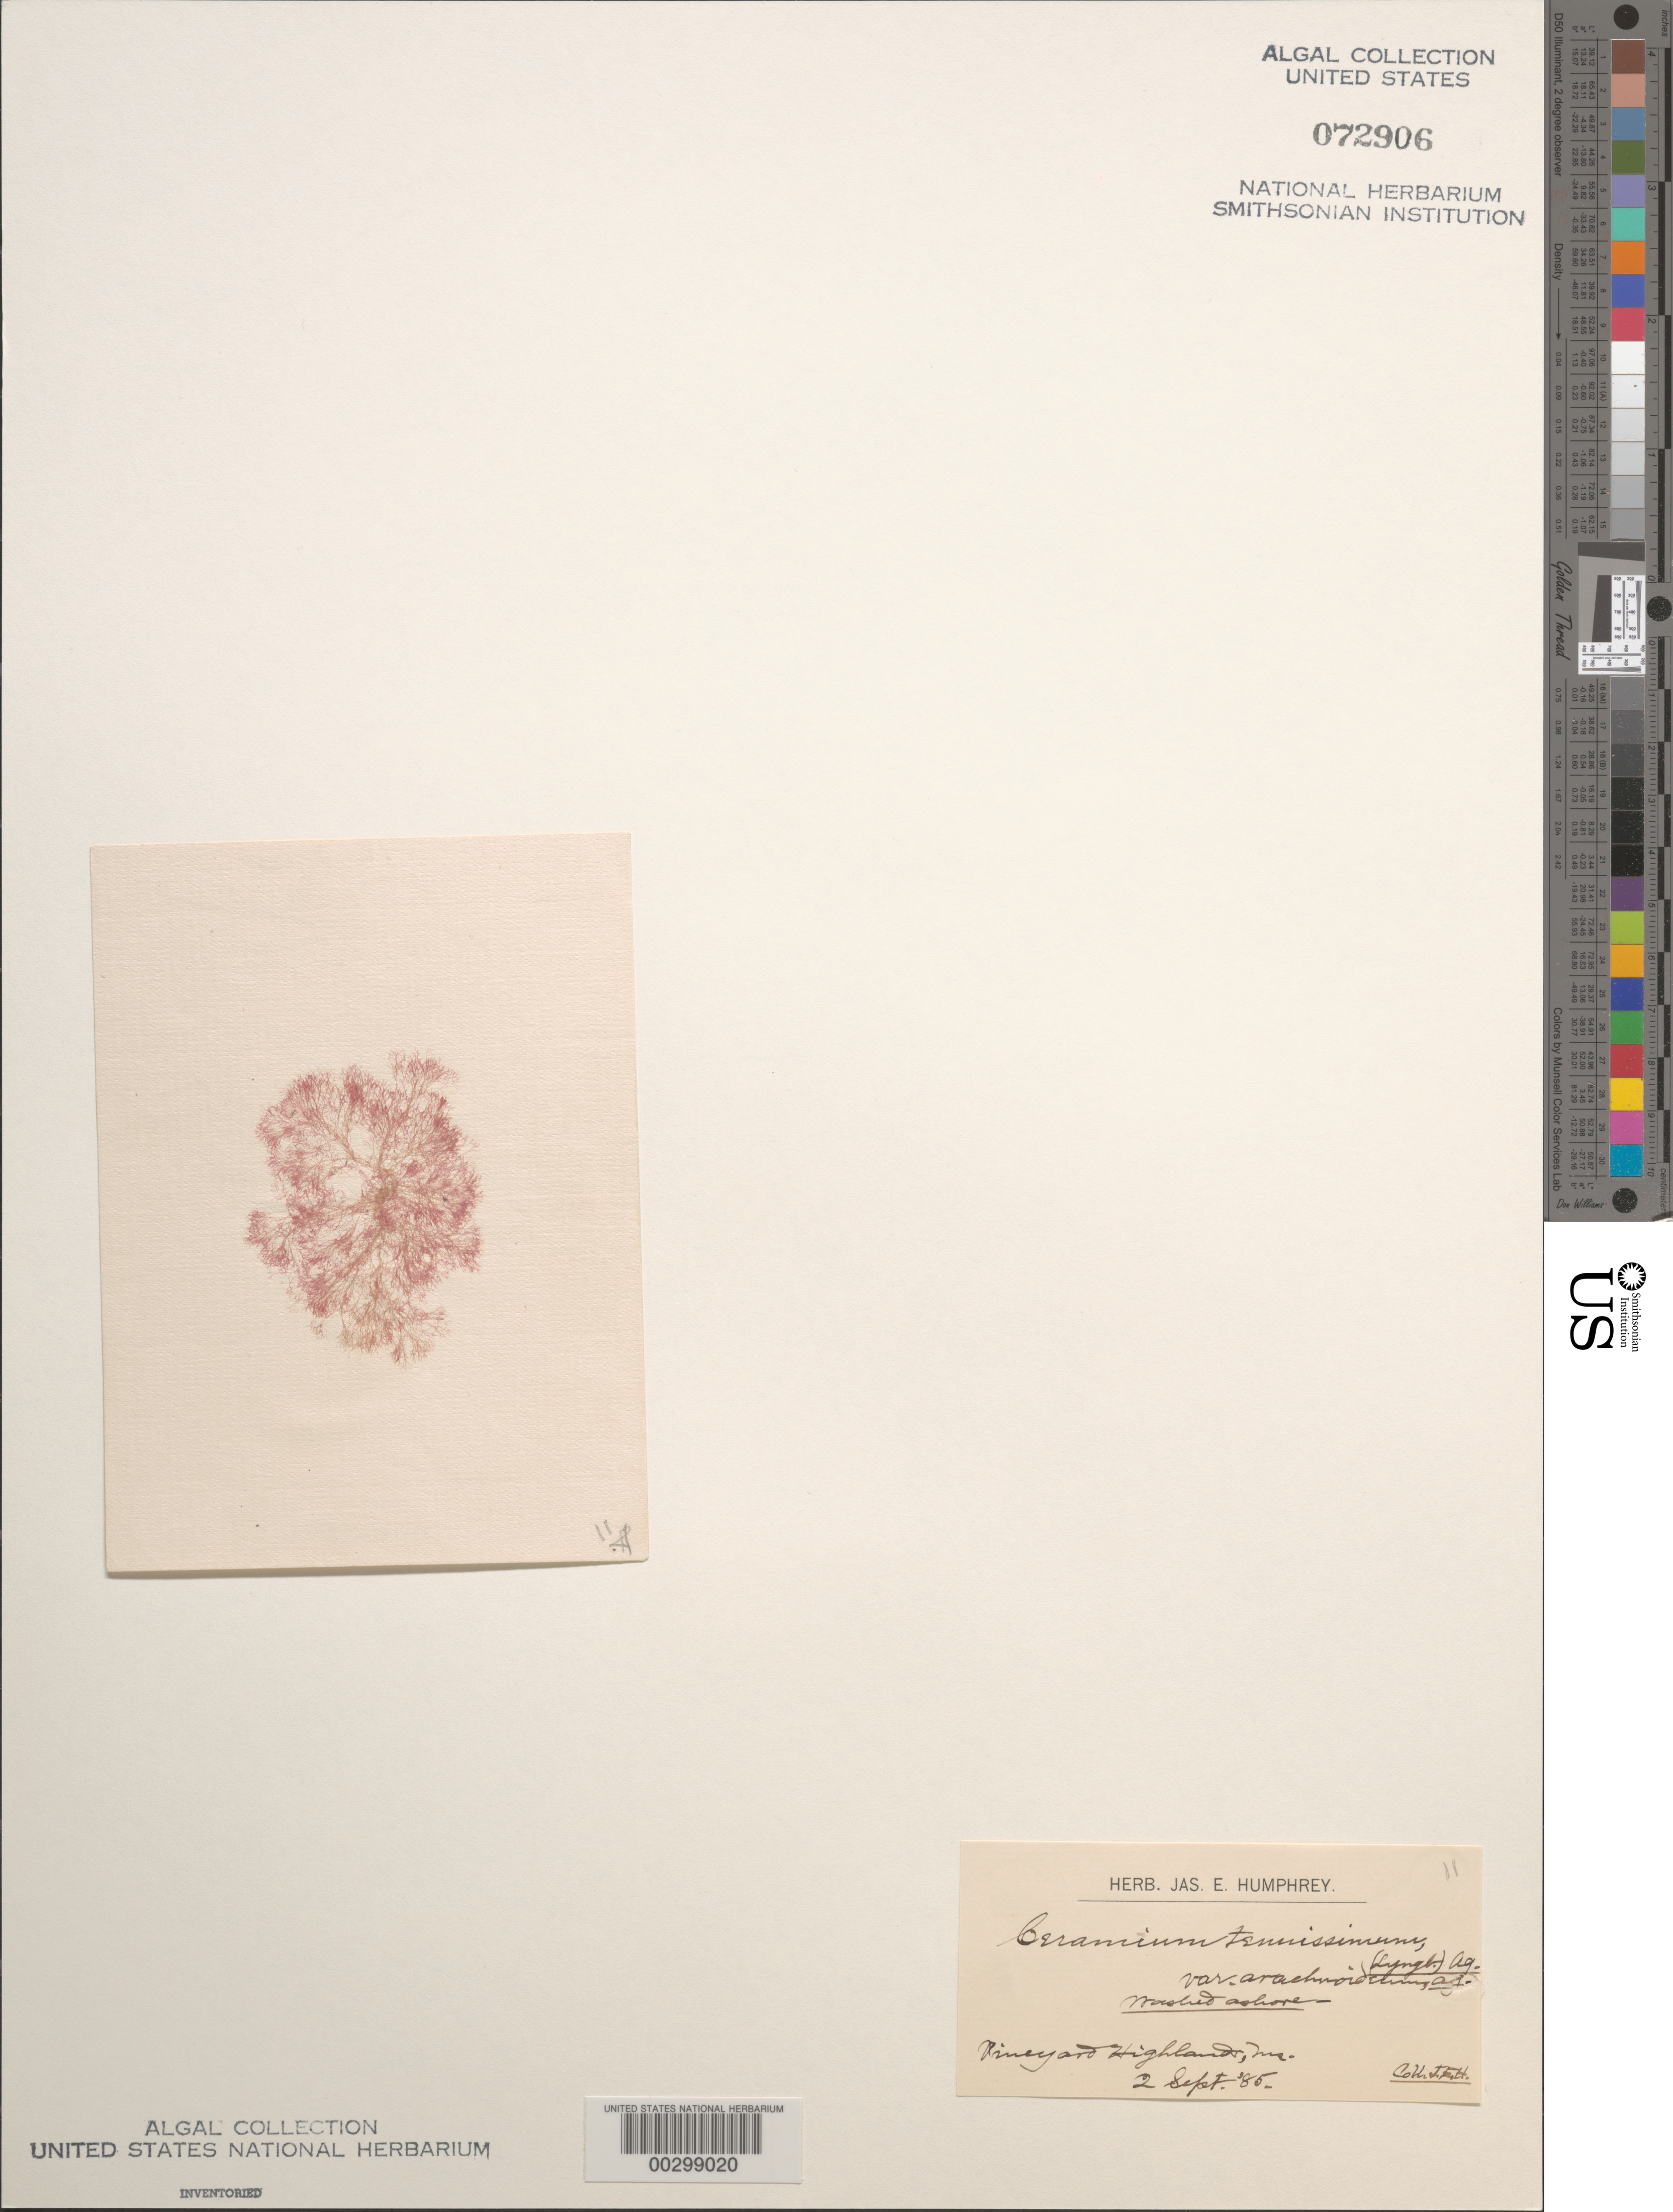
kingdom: Plantae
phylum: Rhodophyta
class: Florideophyceae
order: Ceramiales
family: Ceramiaceae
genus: Ceramium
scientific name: Ceramium diaphanum var. obscura, ined., 7/2023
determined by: Algae name updating Project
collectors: J. Humphrey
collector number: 11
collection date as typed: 02 Sep 1885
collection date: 1885-09-02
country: United States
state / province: Massachusetts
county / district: Dukes County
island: Martha's Vineyard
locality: Vineyard Highlands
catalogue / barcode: US 72906